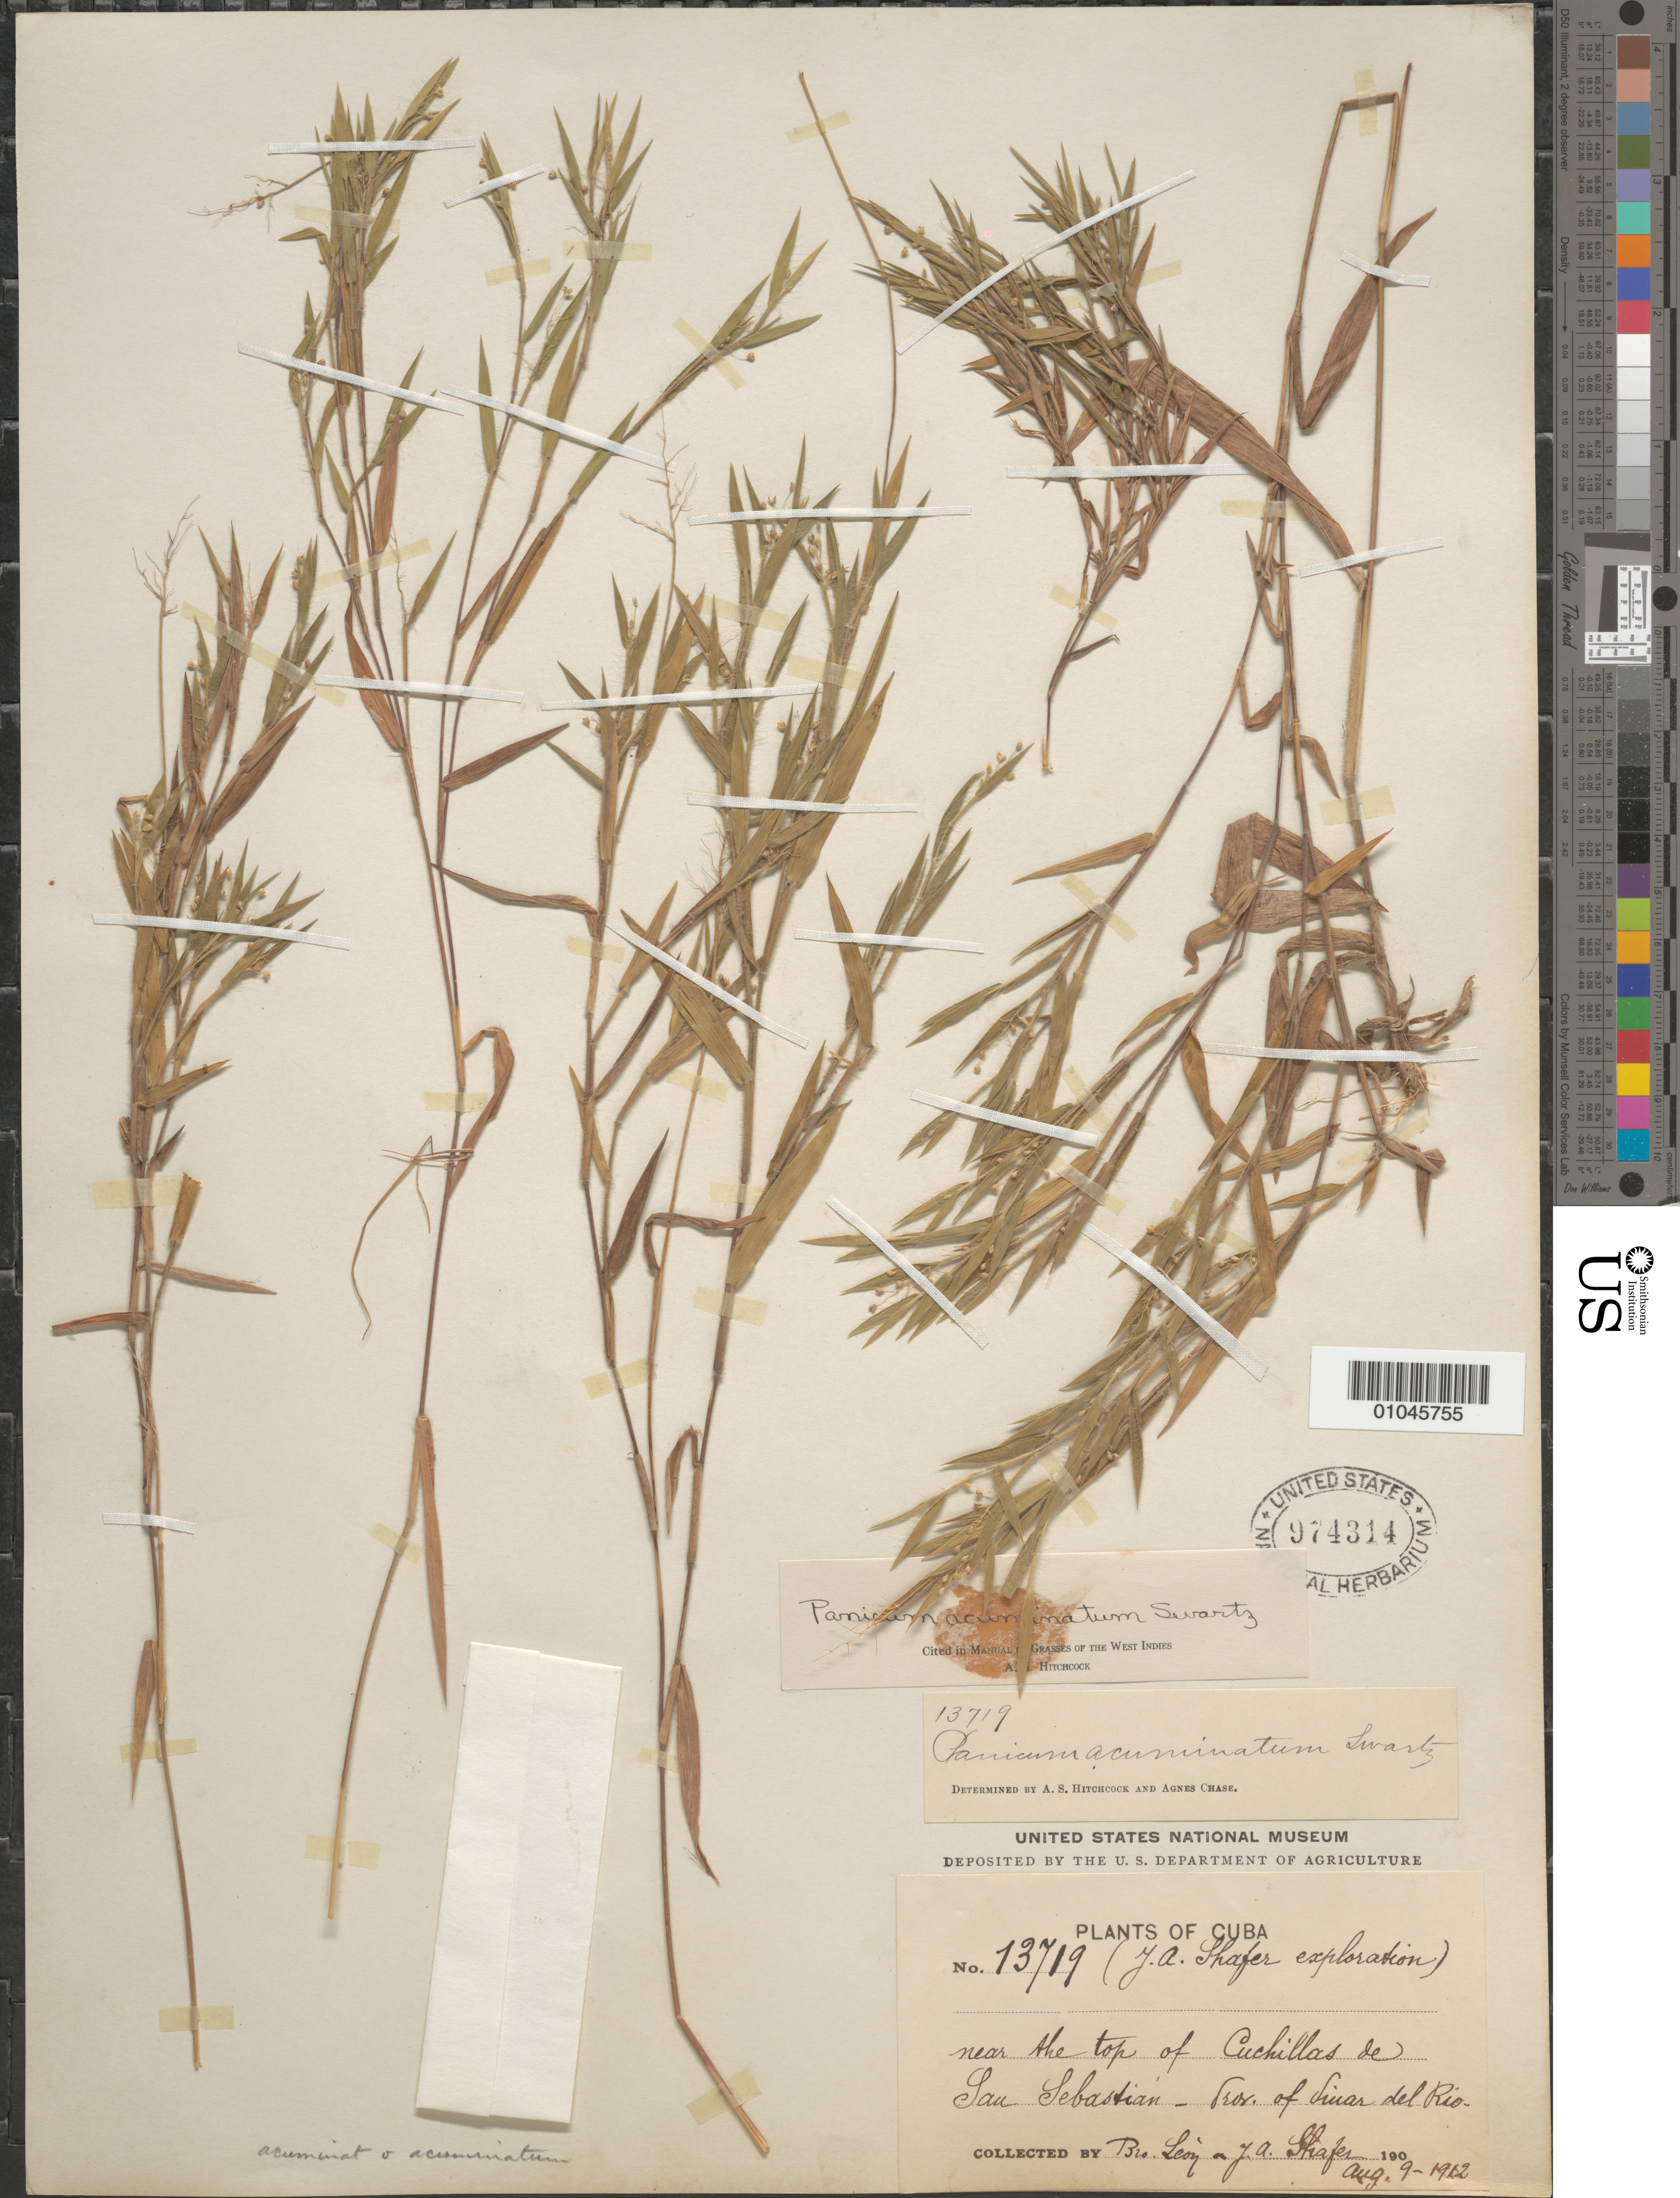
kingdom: Plantae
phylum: Tracheophyta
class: Liliopsida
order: Poales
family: Poaceae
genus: Panicum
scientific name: Panicum acuminatum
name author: Sw.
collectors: Bro. León & J. A. Shafer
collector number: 13719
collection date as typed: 09 Aug 1912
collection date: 1912-08-09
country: Cuba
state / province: Pinar del Rio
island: Cuba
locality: near the top of Cuchillas de San Sebastian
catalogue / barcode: US 974314